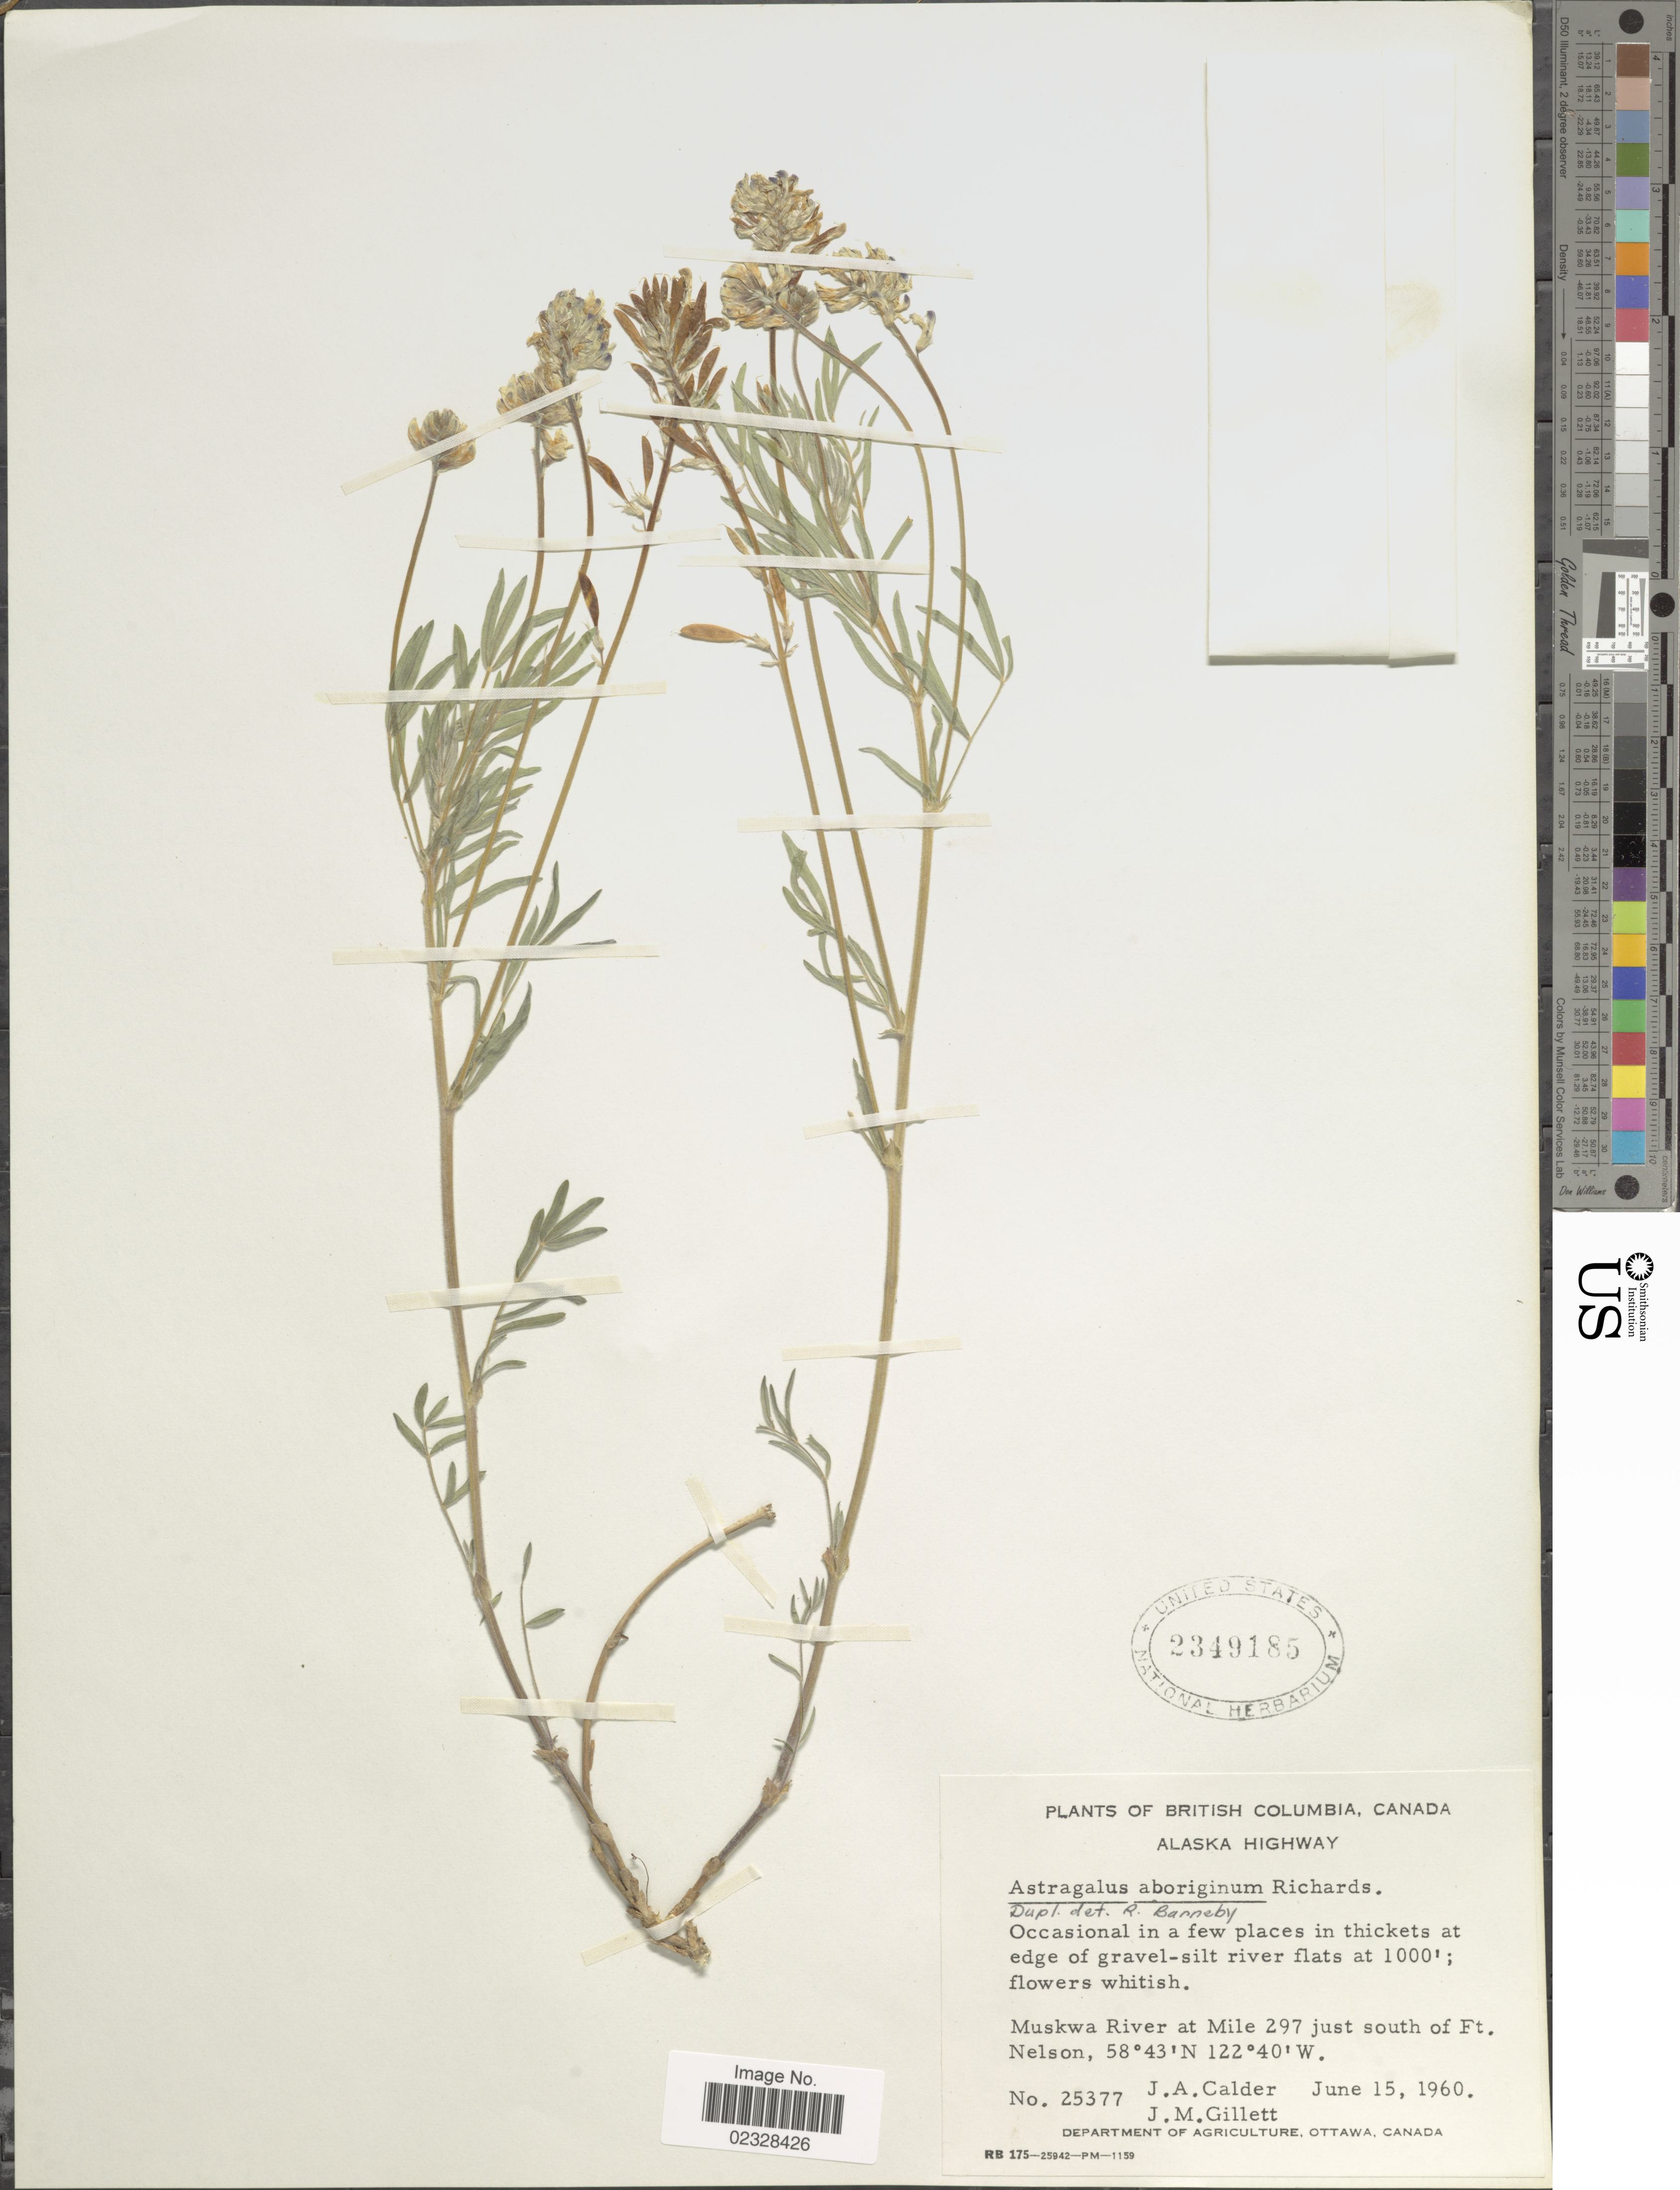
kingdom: Plantae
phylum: Tracheophyta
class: Magnoliopsida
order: Fabales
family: Fabaceae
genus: Astragalus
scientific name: Astragalus aboriginum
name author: Richardson ex Spreng.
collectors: J. A. Calder & J. M. Gillett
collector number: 25377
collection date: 1960-06-15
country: Canada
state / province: British Columbia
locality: Alaska Highway, occasional in a few places in thickets at edge of gravel-silt river flats, Muskwa River at Mile 297 just south of Ft. Nelson.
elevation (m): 305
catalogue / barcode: US 2349185